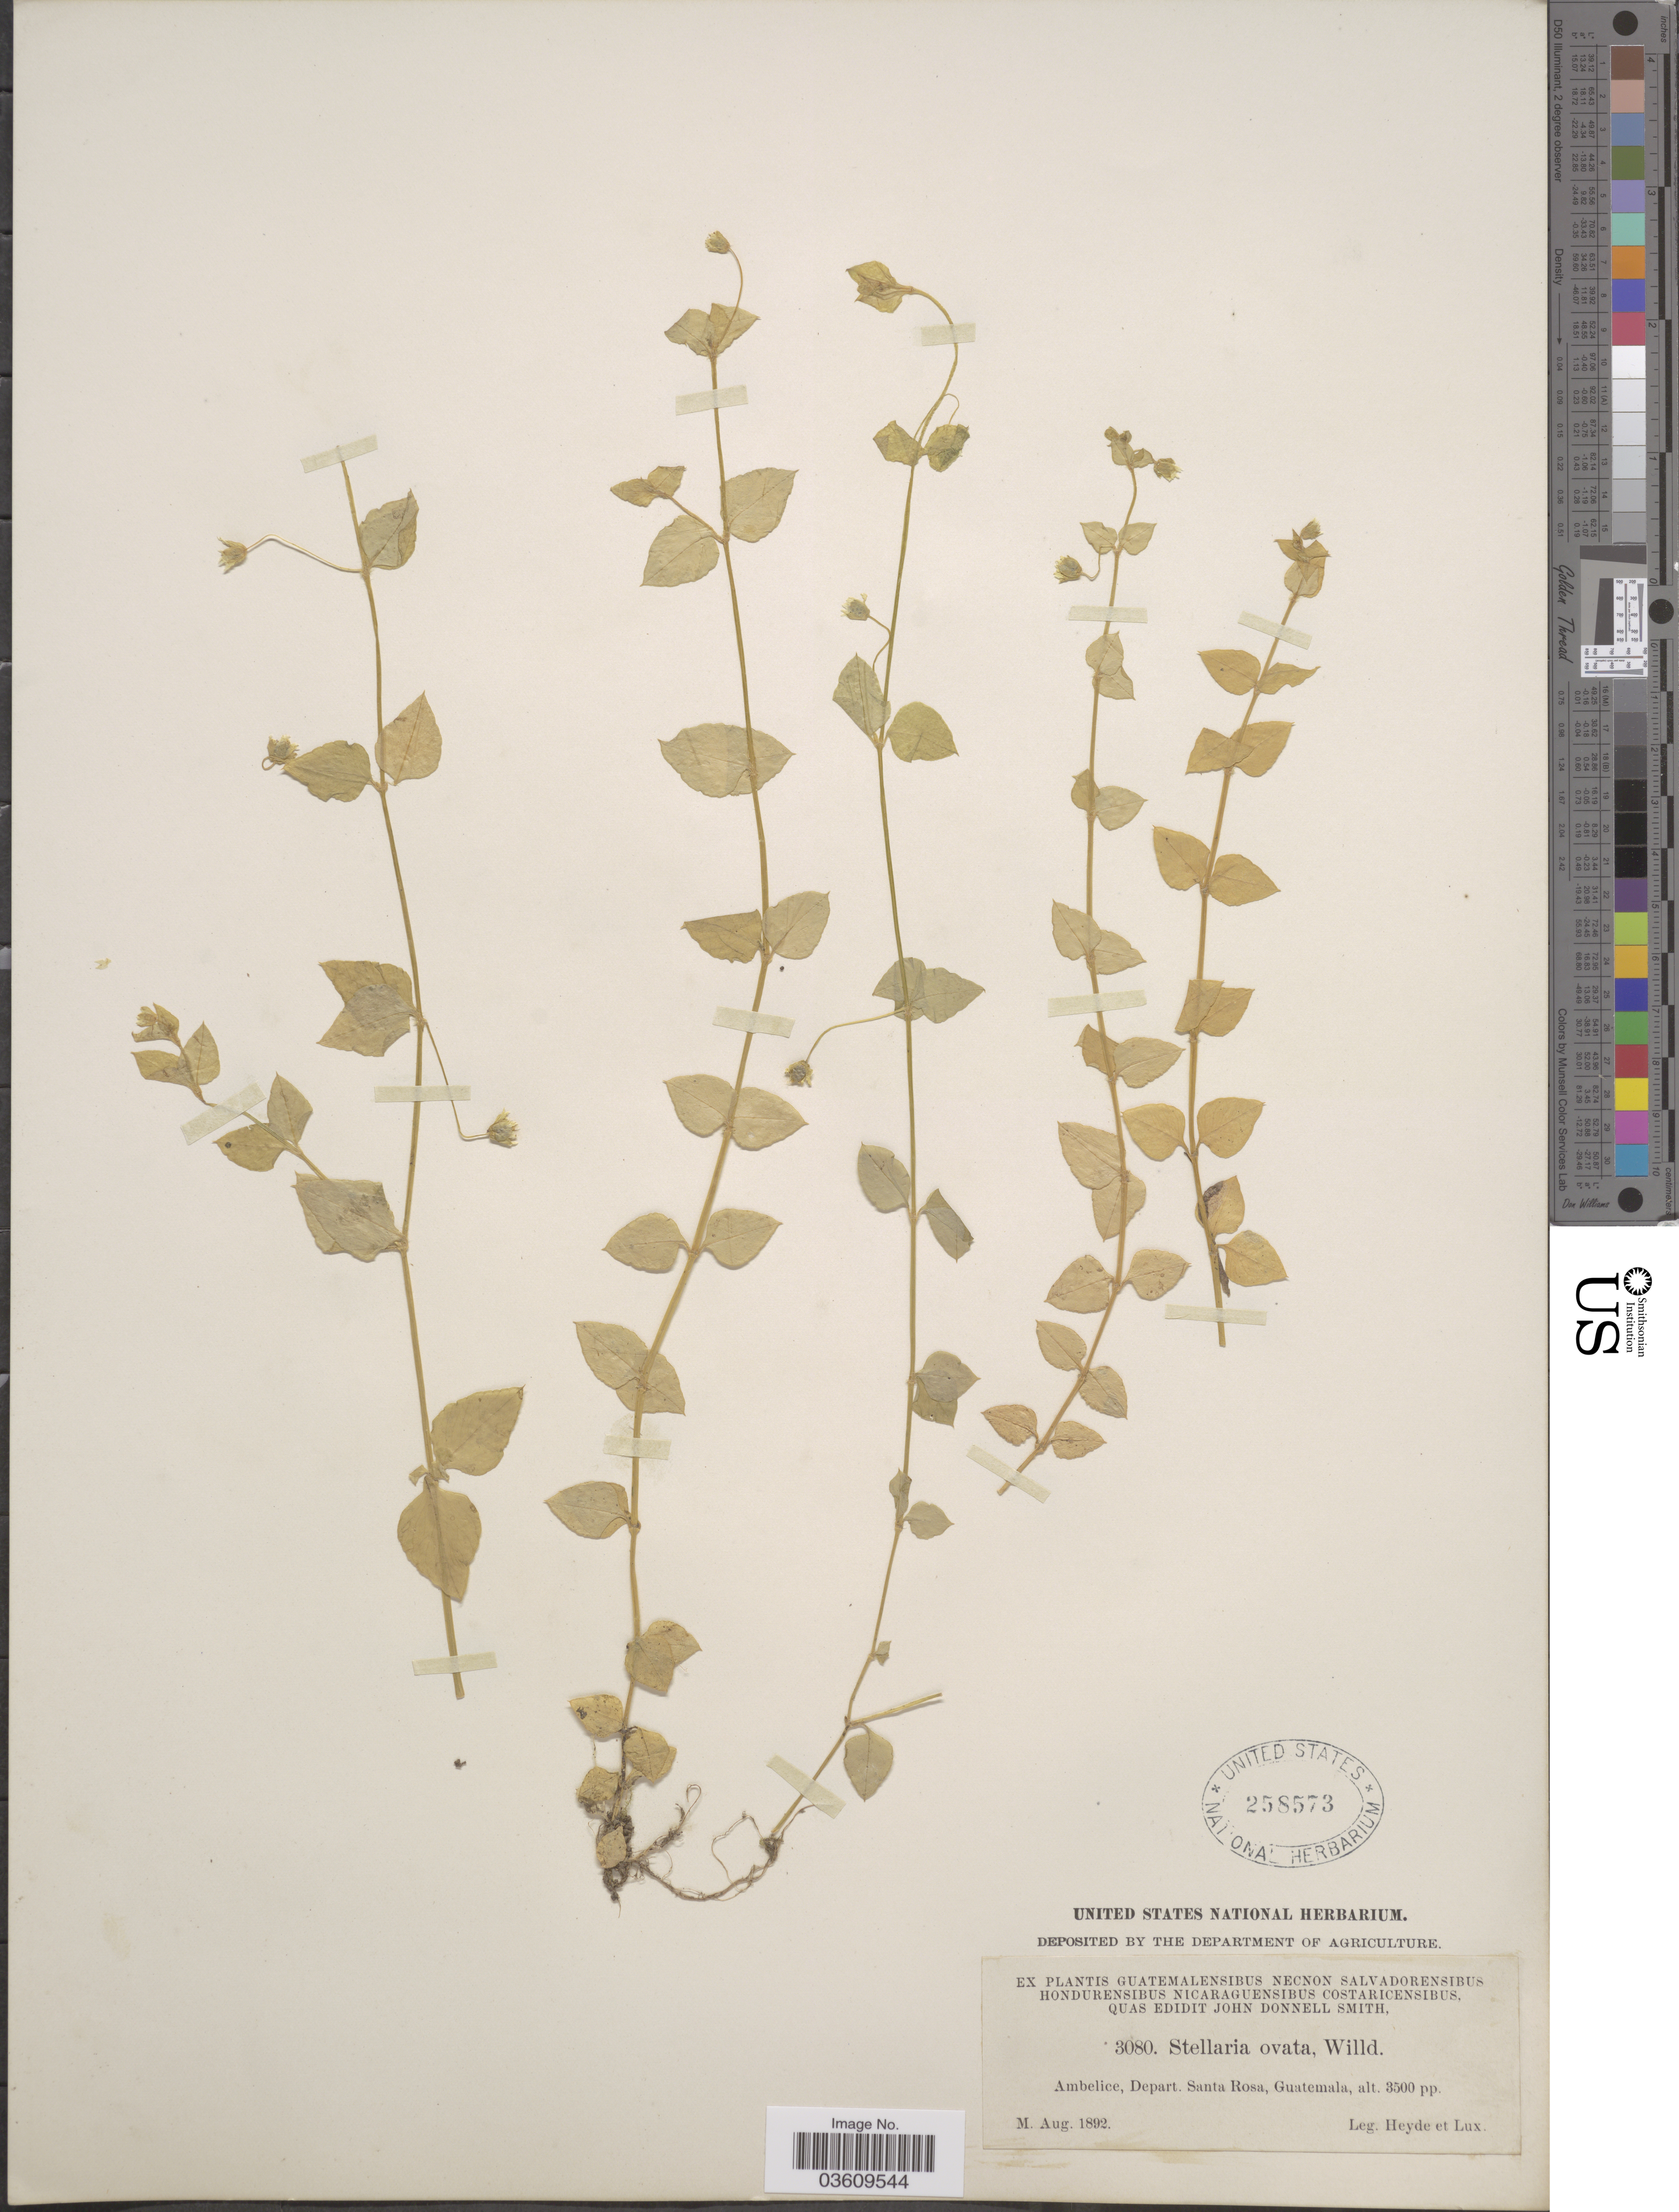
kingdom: Plantae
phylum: Tracheophyta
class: Magnoliopsida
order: Caryophyllales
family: Caryophyllaceae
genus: Stellaria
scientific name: Stellaria ovata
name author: Willd.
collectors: Heyde & Lux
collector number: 3080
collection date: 1892-08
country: Guatemala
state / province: Santa Rosa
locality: Ambelice, Depart. Santa Rosa.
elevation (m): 1067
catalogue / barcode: US 258573